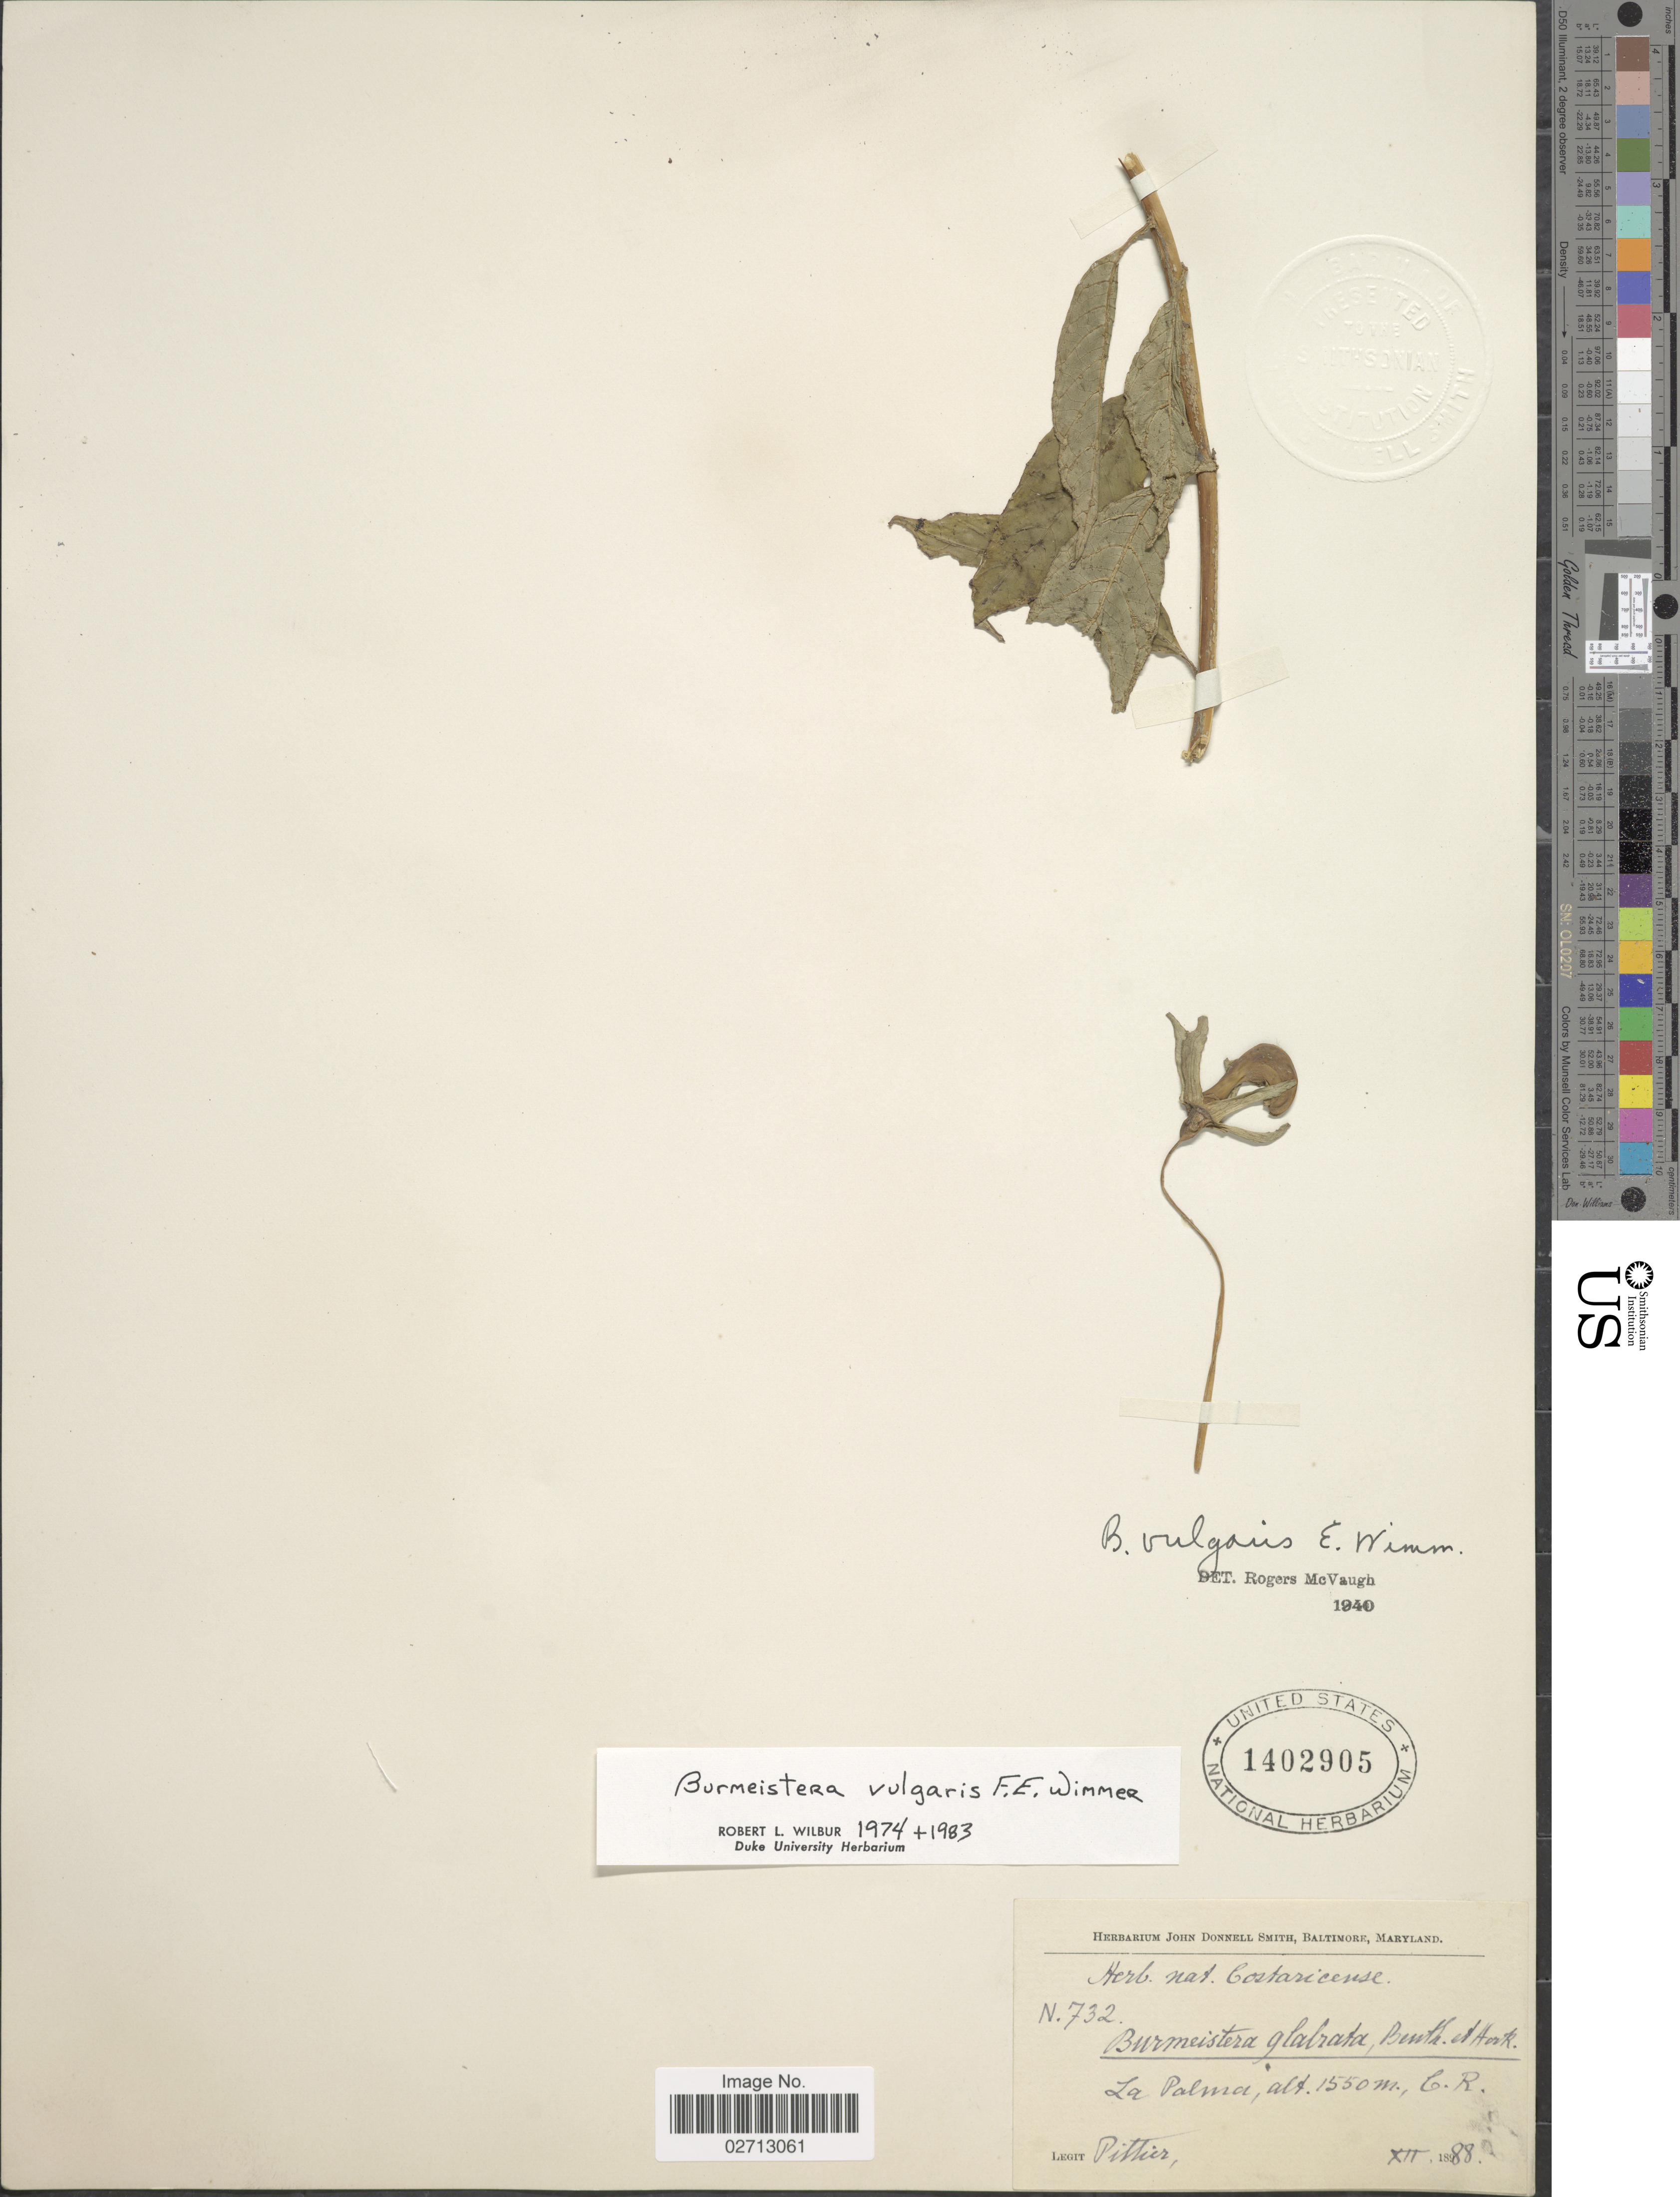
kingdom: Plantae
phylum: Tracheophyta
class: Magnoliopsida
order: Asterales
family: Campanulaceae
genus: Burmeistera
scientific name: Burmeistera vulgaris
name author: E. Wimm.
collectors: Pittier, --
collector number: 732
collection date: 1888-12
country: Costa Rica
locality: La Palma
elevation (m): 1550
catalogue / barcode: US 1402905